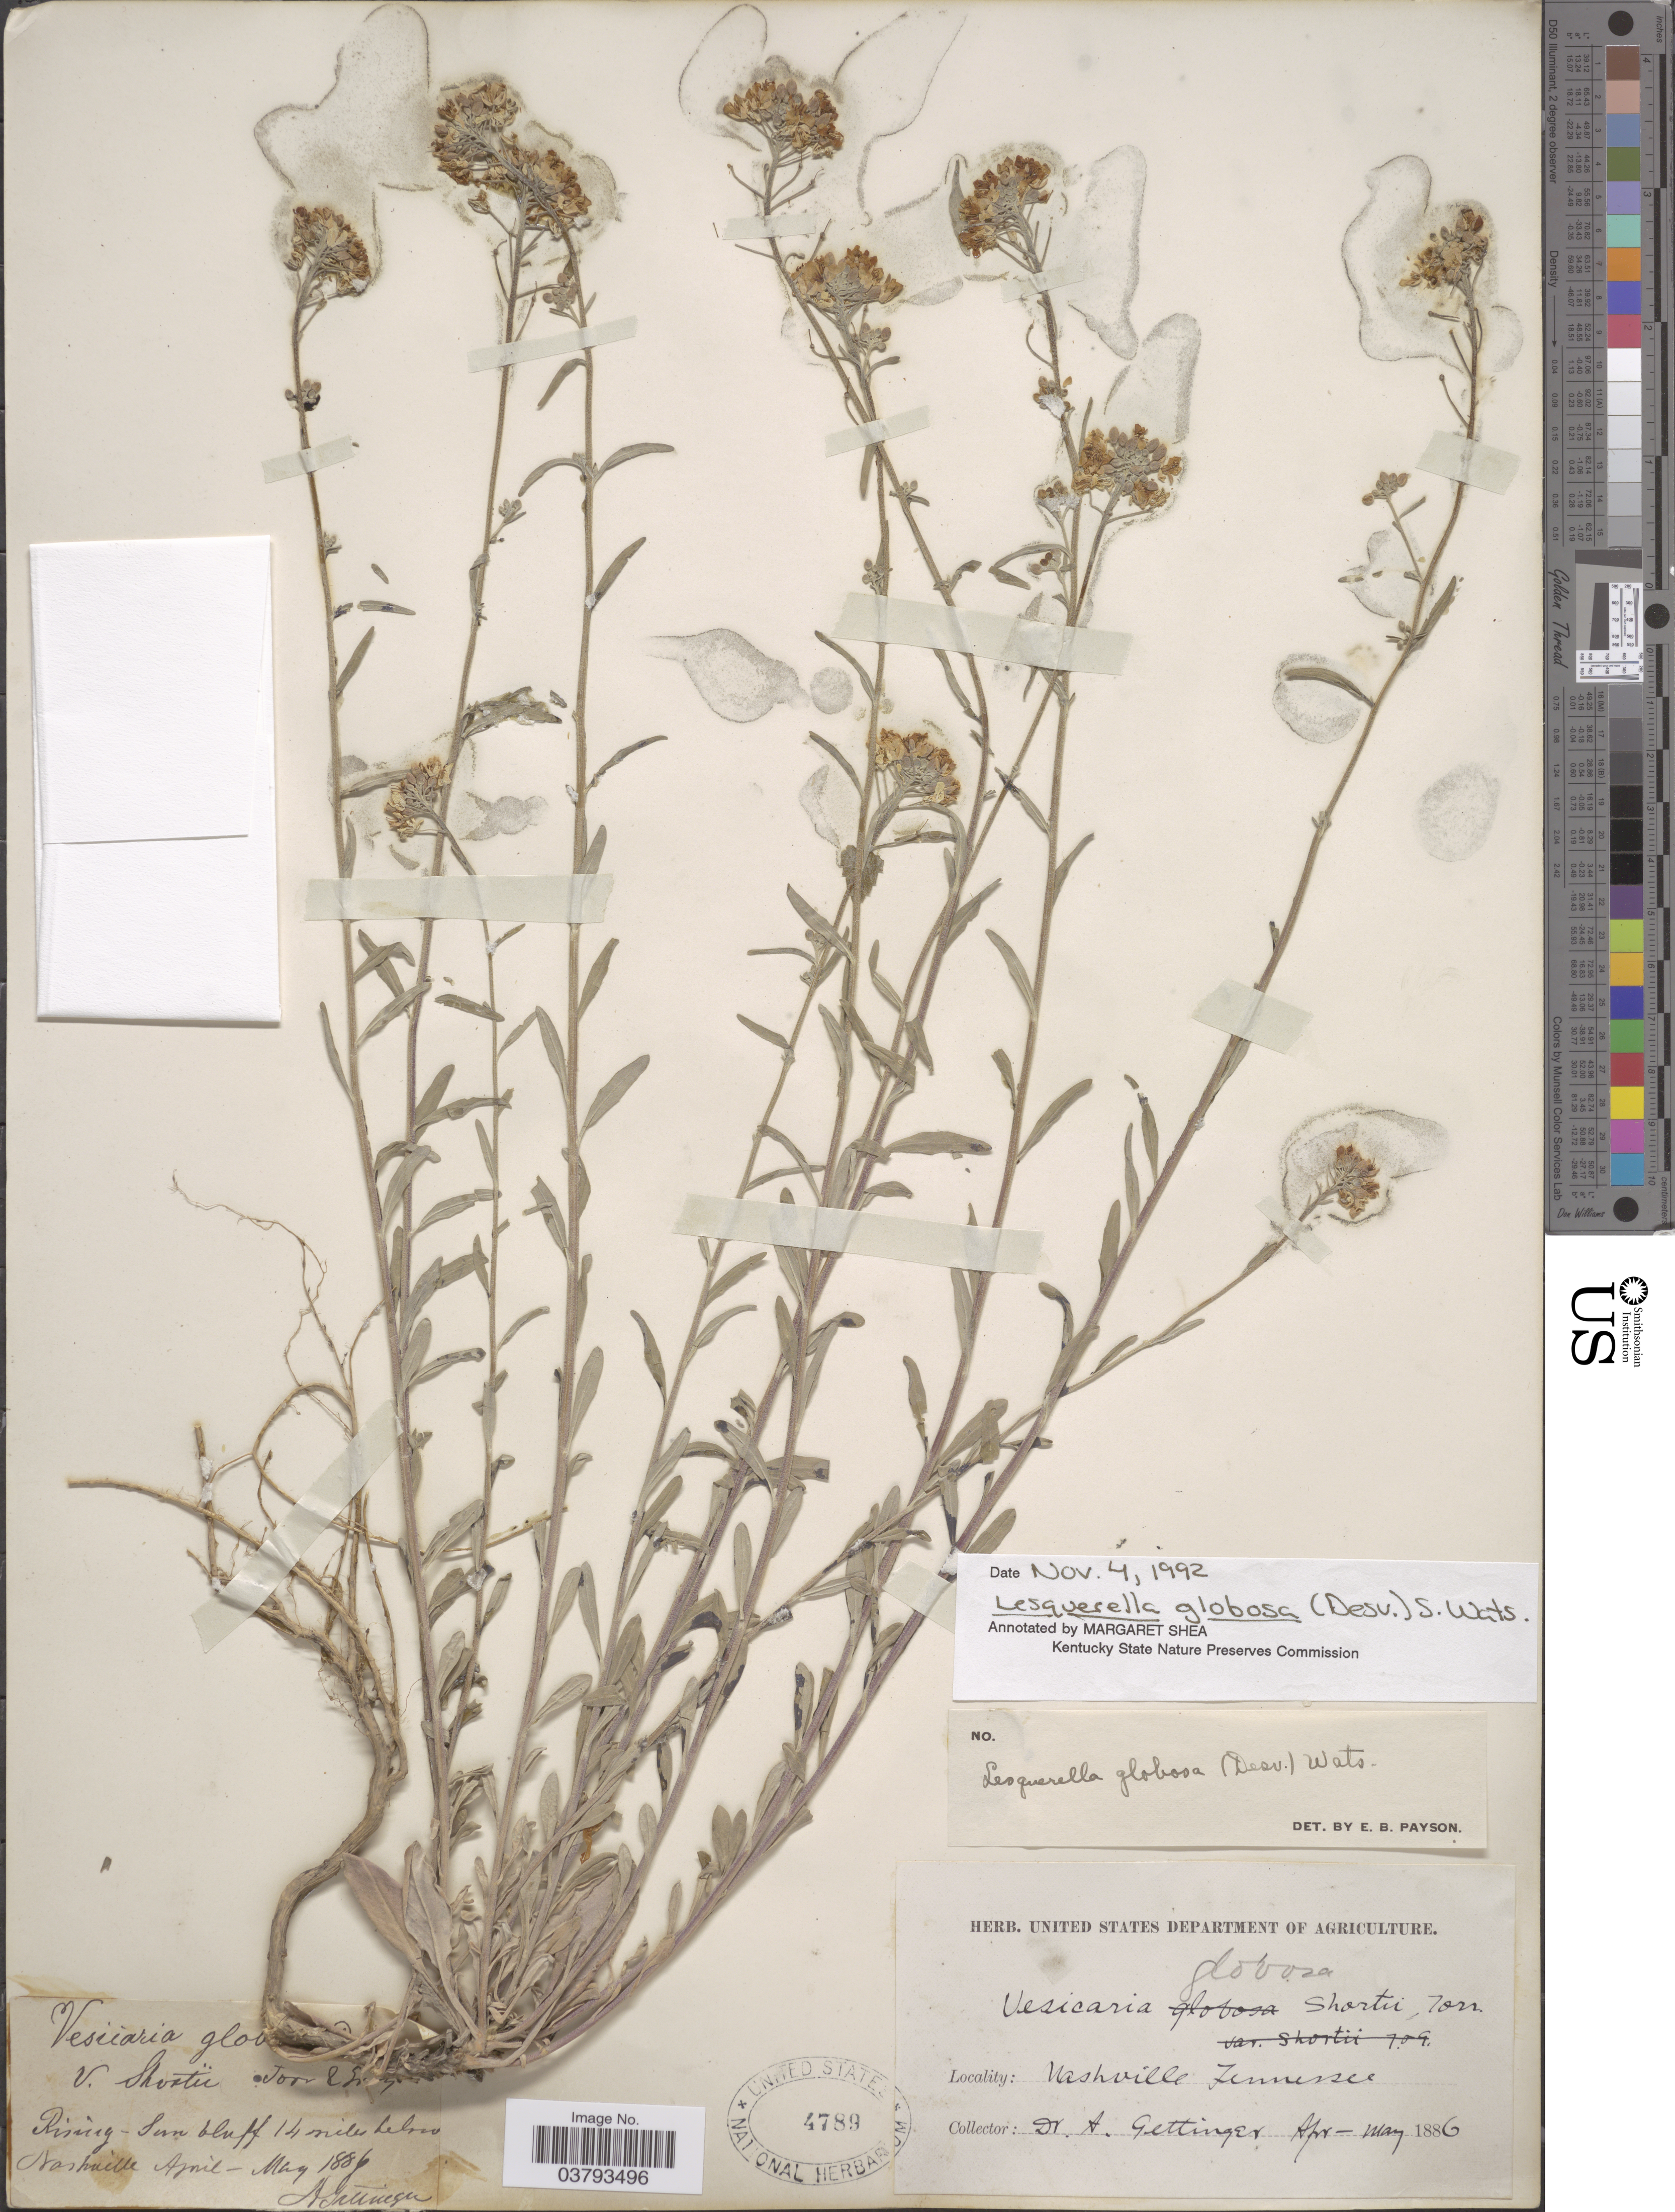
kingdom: Plantae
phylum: Tracheophyta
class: Magnoliopsida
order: Brassicales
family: Brassicaceae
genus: Lesquerella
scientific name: Lesquerella globosa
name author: (Desv.) S. Watson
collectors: A. Gattinger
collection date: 1886-04/1886-05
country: United States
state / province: Tennessee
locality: Nashville. Rising- sun Bluff 14 miles below Nashville.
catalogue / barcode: US 4789